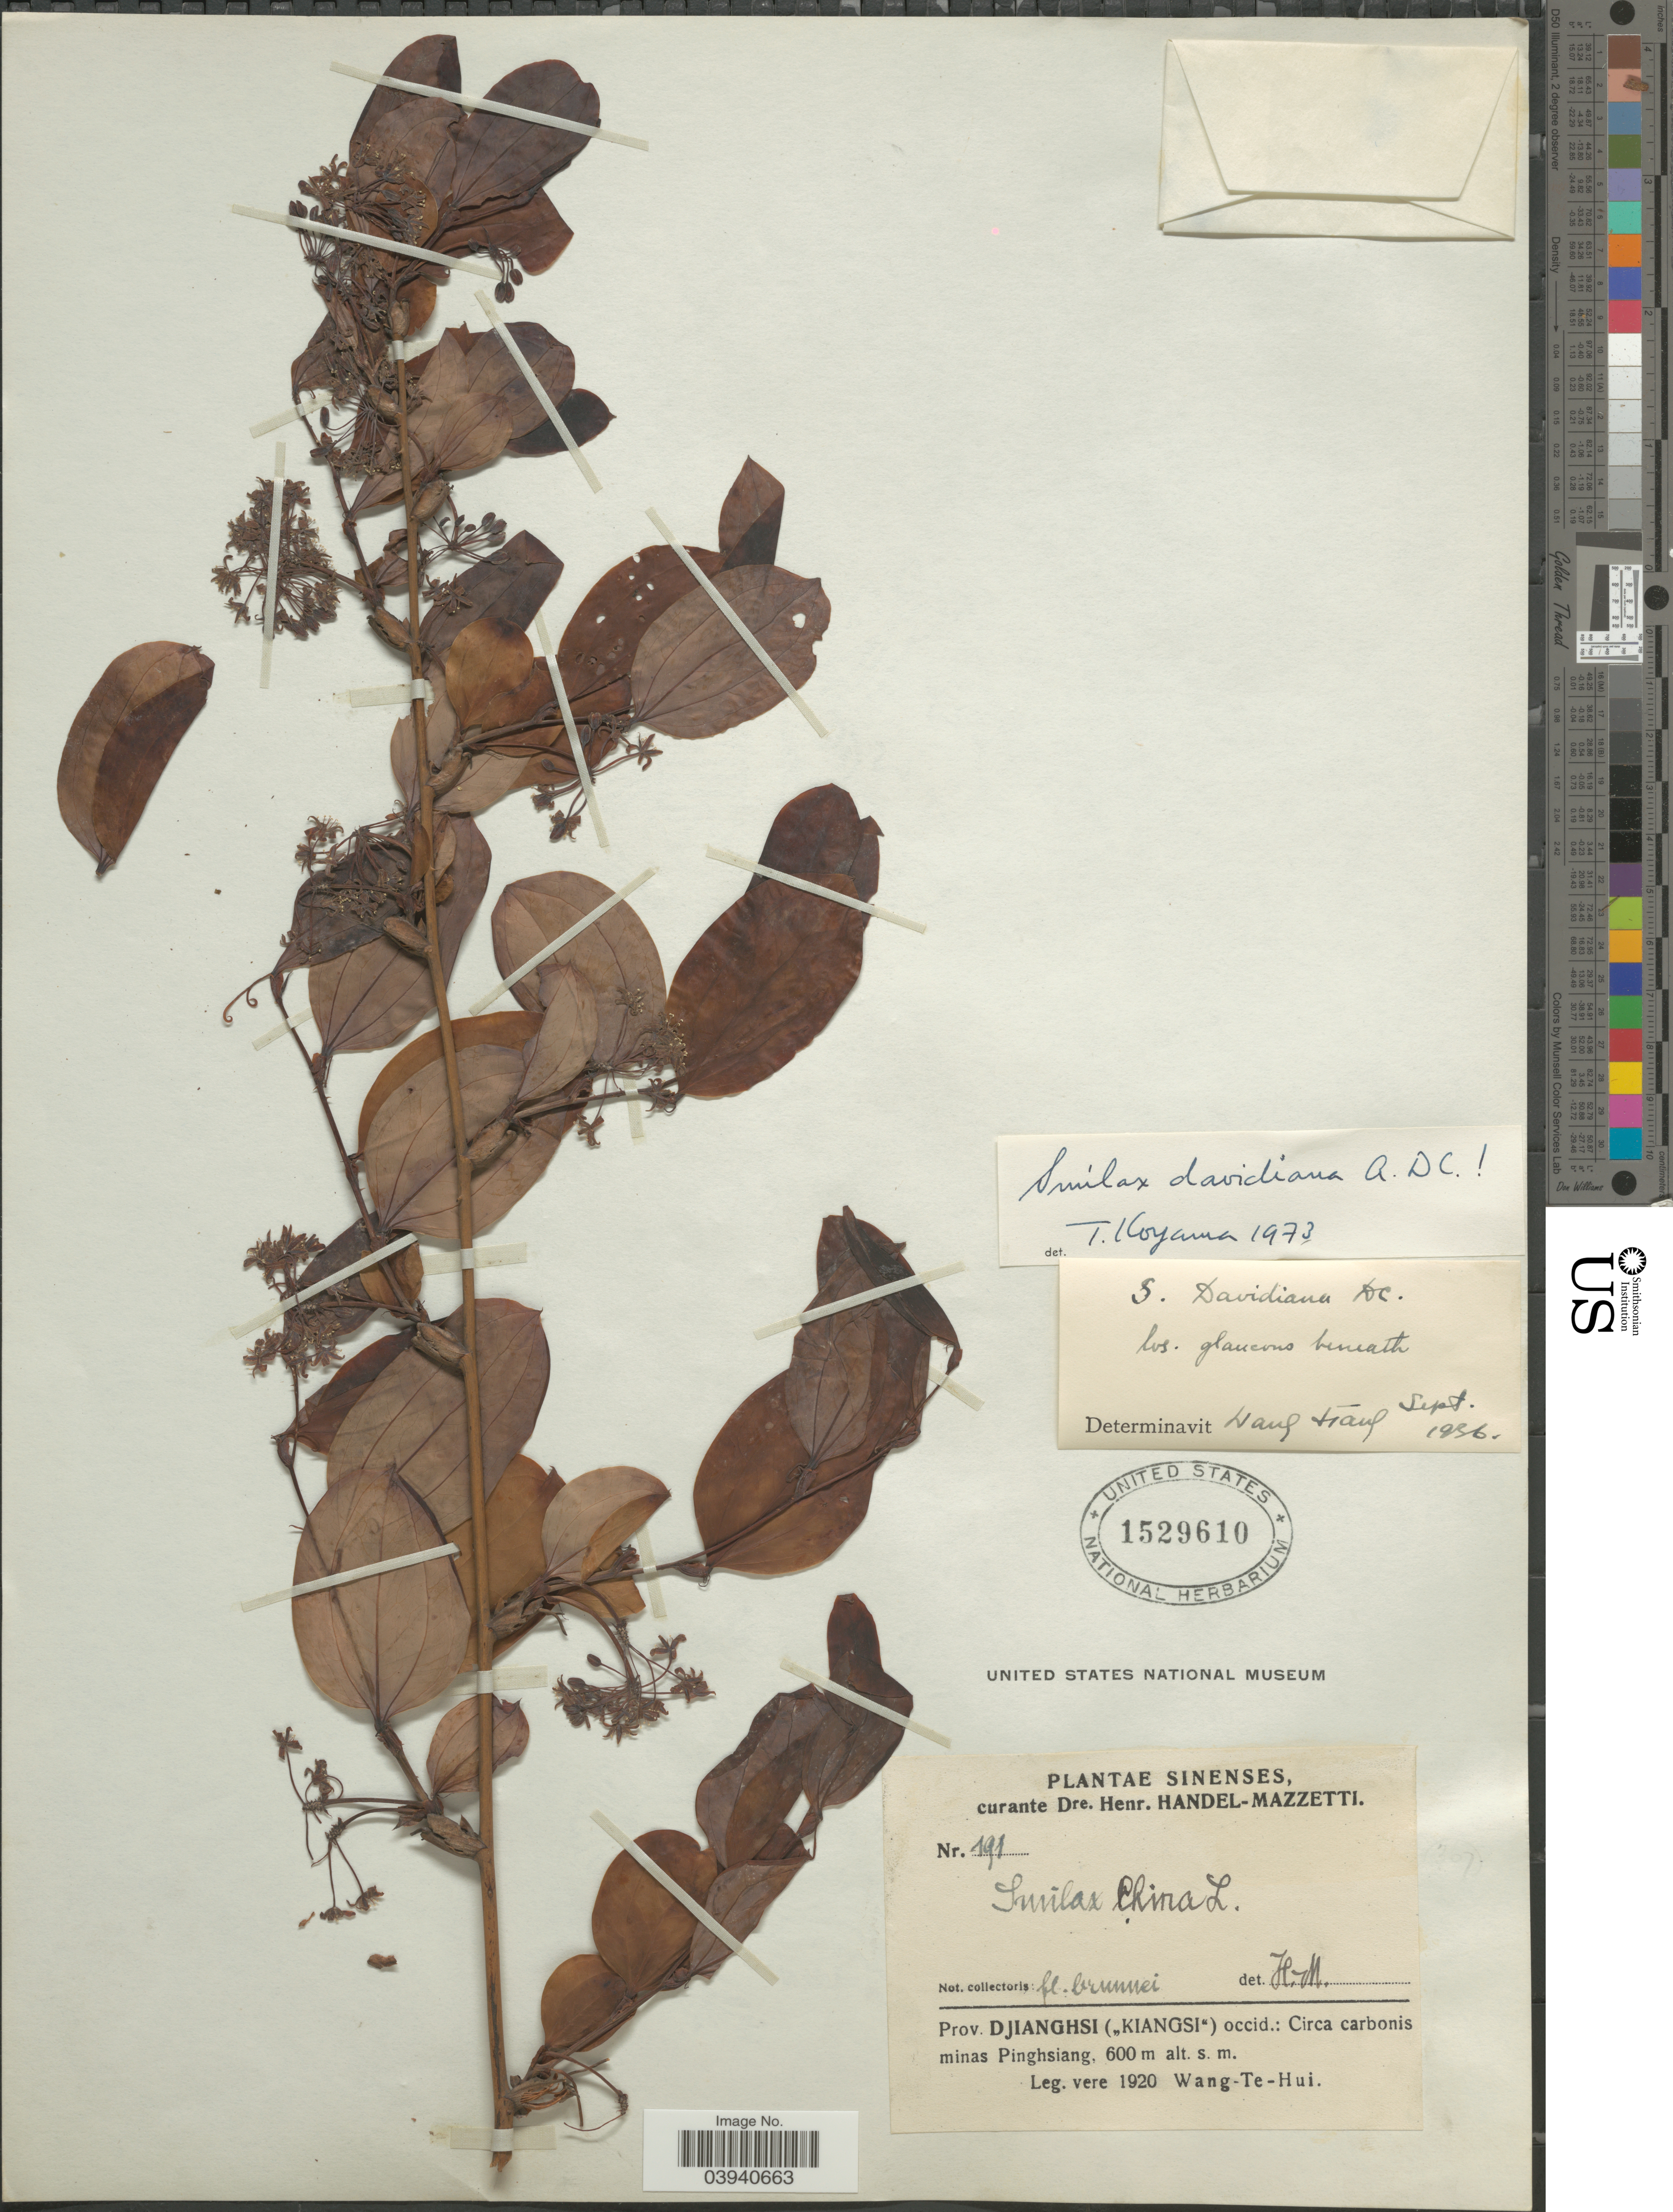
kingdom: Plantae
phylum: Tracheophyta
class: Liliopsida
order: Liliales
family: Smilacaceae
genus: Smilax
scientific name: Smilax davidiana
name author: A. DC.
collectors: T. H. Wang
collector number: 191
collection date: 1920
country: China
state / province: Jiangxi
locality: Sinenses. Prov. Djianghsi ("Kiangsi") occid.: Circa carbonis minas Pinghsiang.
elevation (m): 600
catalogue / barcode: US 1529610